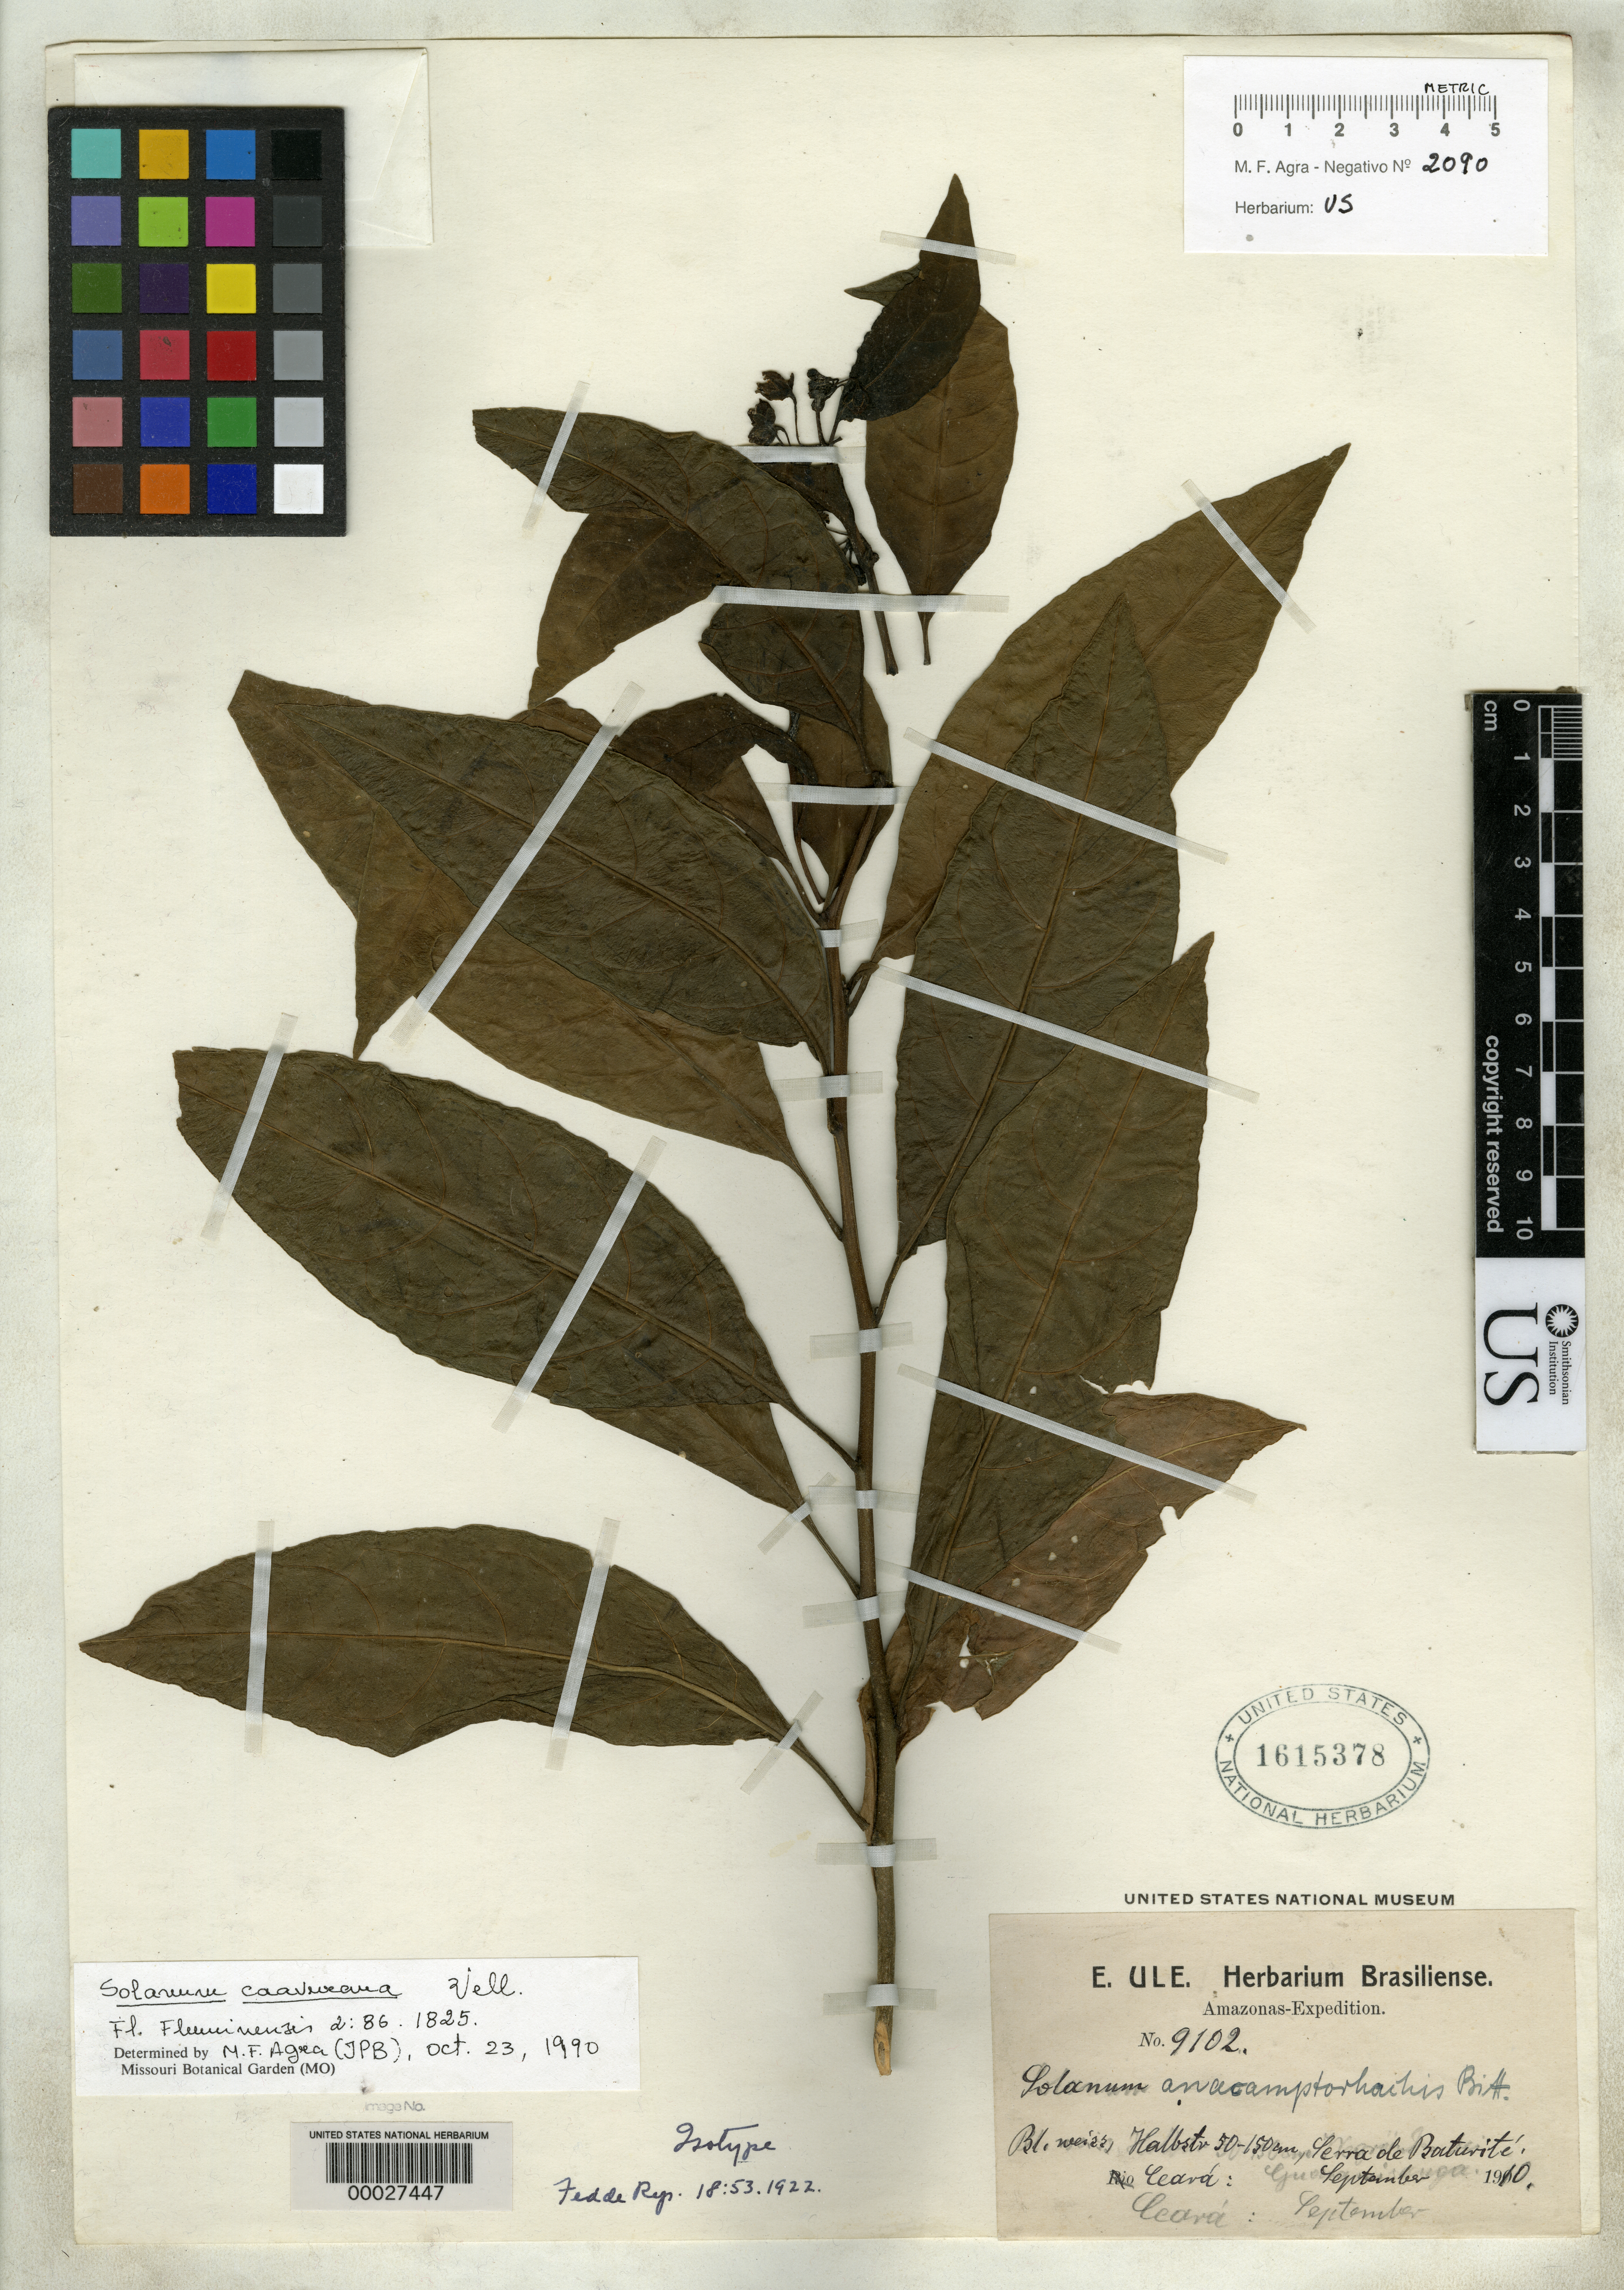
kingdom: Plantae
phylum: Tracheophyta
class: Magnoliopsida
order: Solanales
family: Solanaceae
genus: Solanum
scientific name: Solanum anacamptorhachis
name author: Bitter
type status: Isotype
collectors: E. H. Ule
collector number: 9102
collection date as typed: Sep 1910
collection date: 1910-09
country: Brazil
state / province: Ceará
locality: Serra de Baturite.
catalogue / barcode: US 1615378